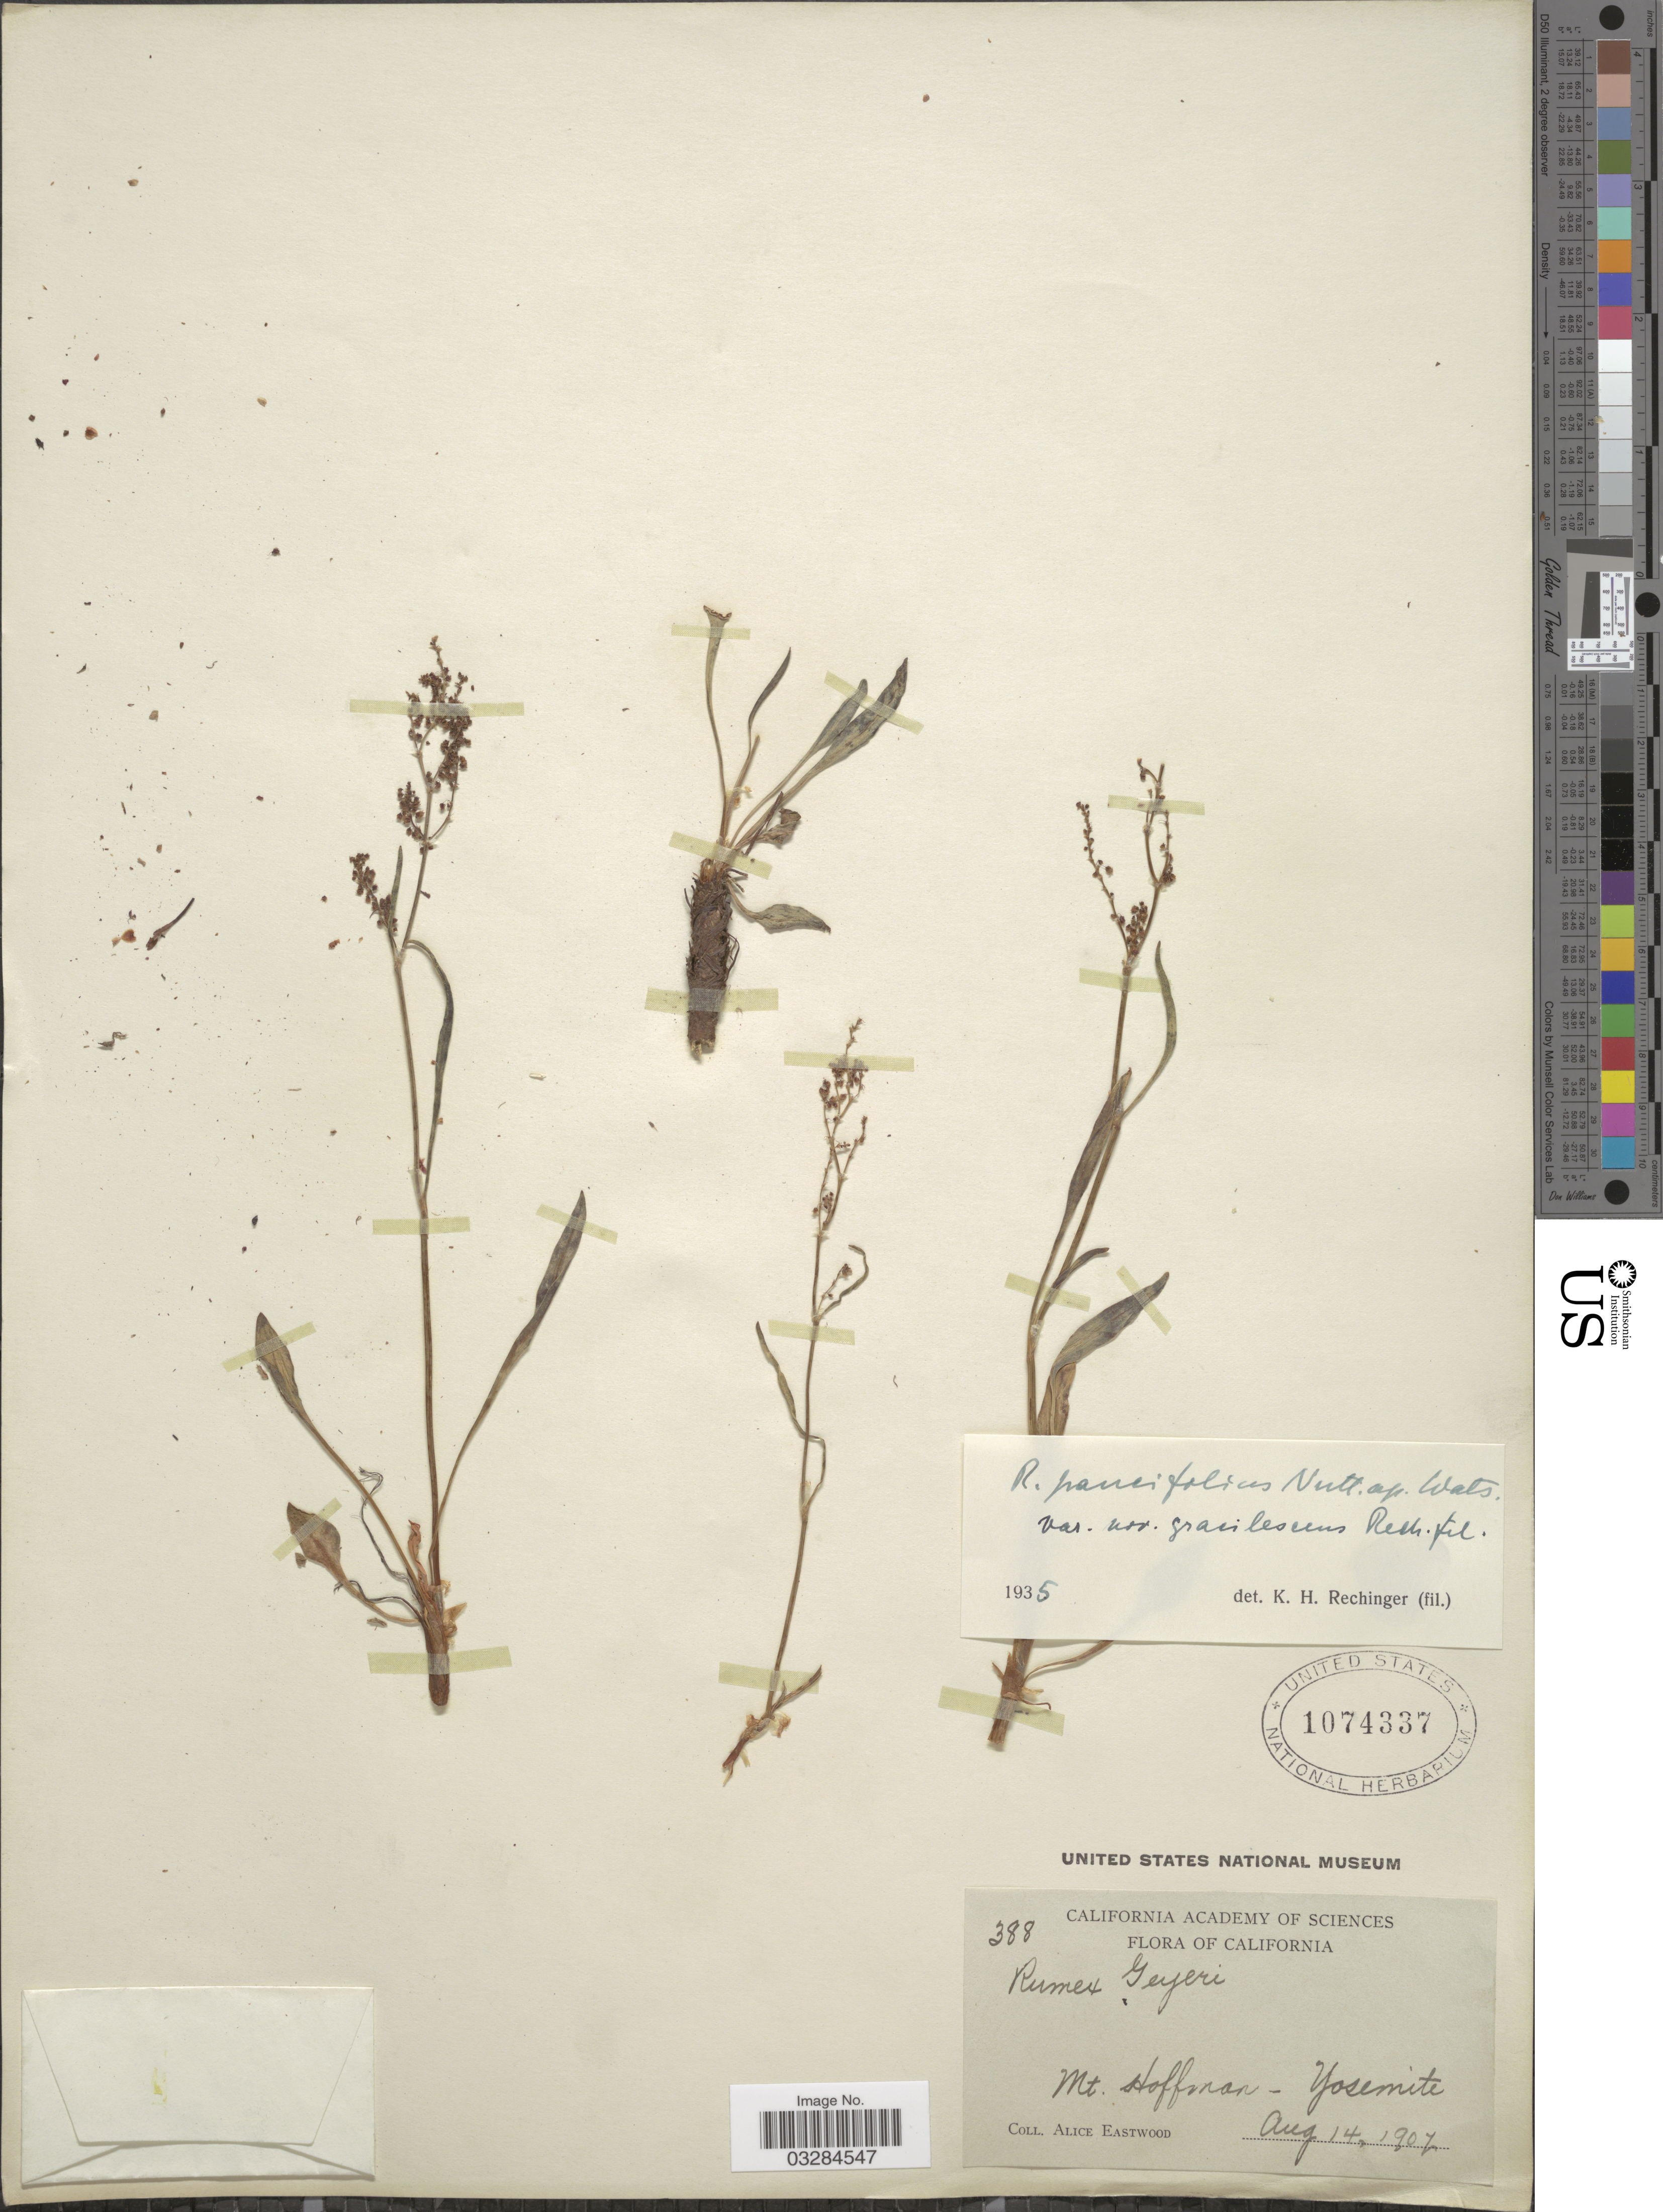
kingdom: Plantae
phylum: Tracheophyta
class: Magnoliopsida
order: Caryophyllales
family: Polygonaceae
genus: Rumex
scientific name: Rumex paucifolius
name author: Nutt.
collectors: A. Eastwood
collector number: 388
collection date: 1907-08-14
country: United States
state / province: California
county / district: Mariposa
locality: Mt. Hoffman - Yosemite.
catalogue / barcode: US 1074337